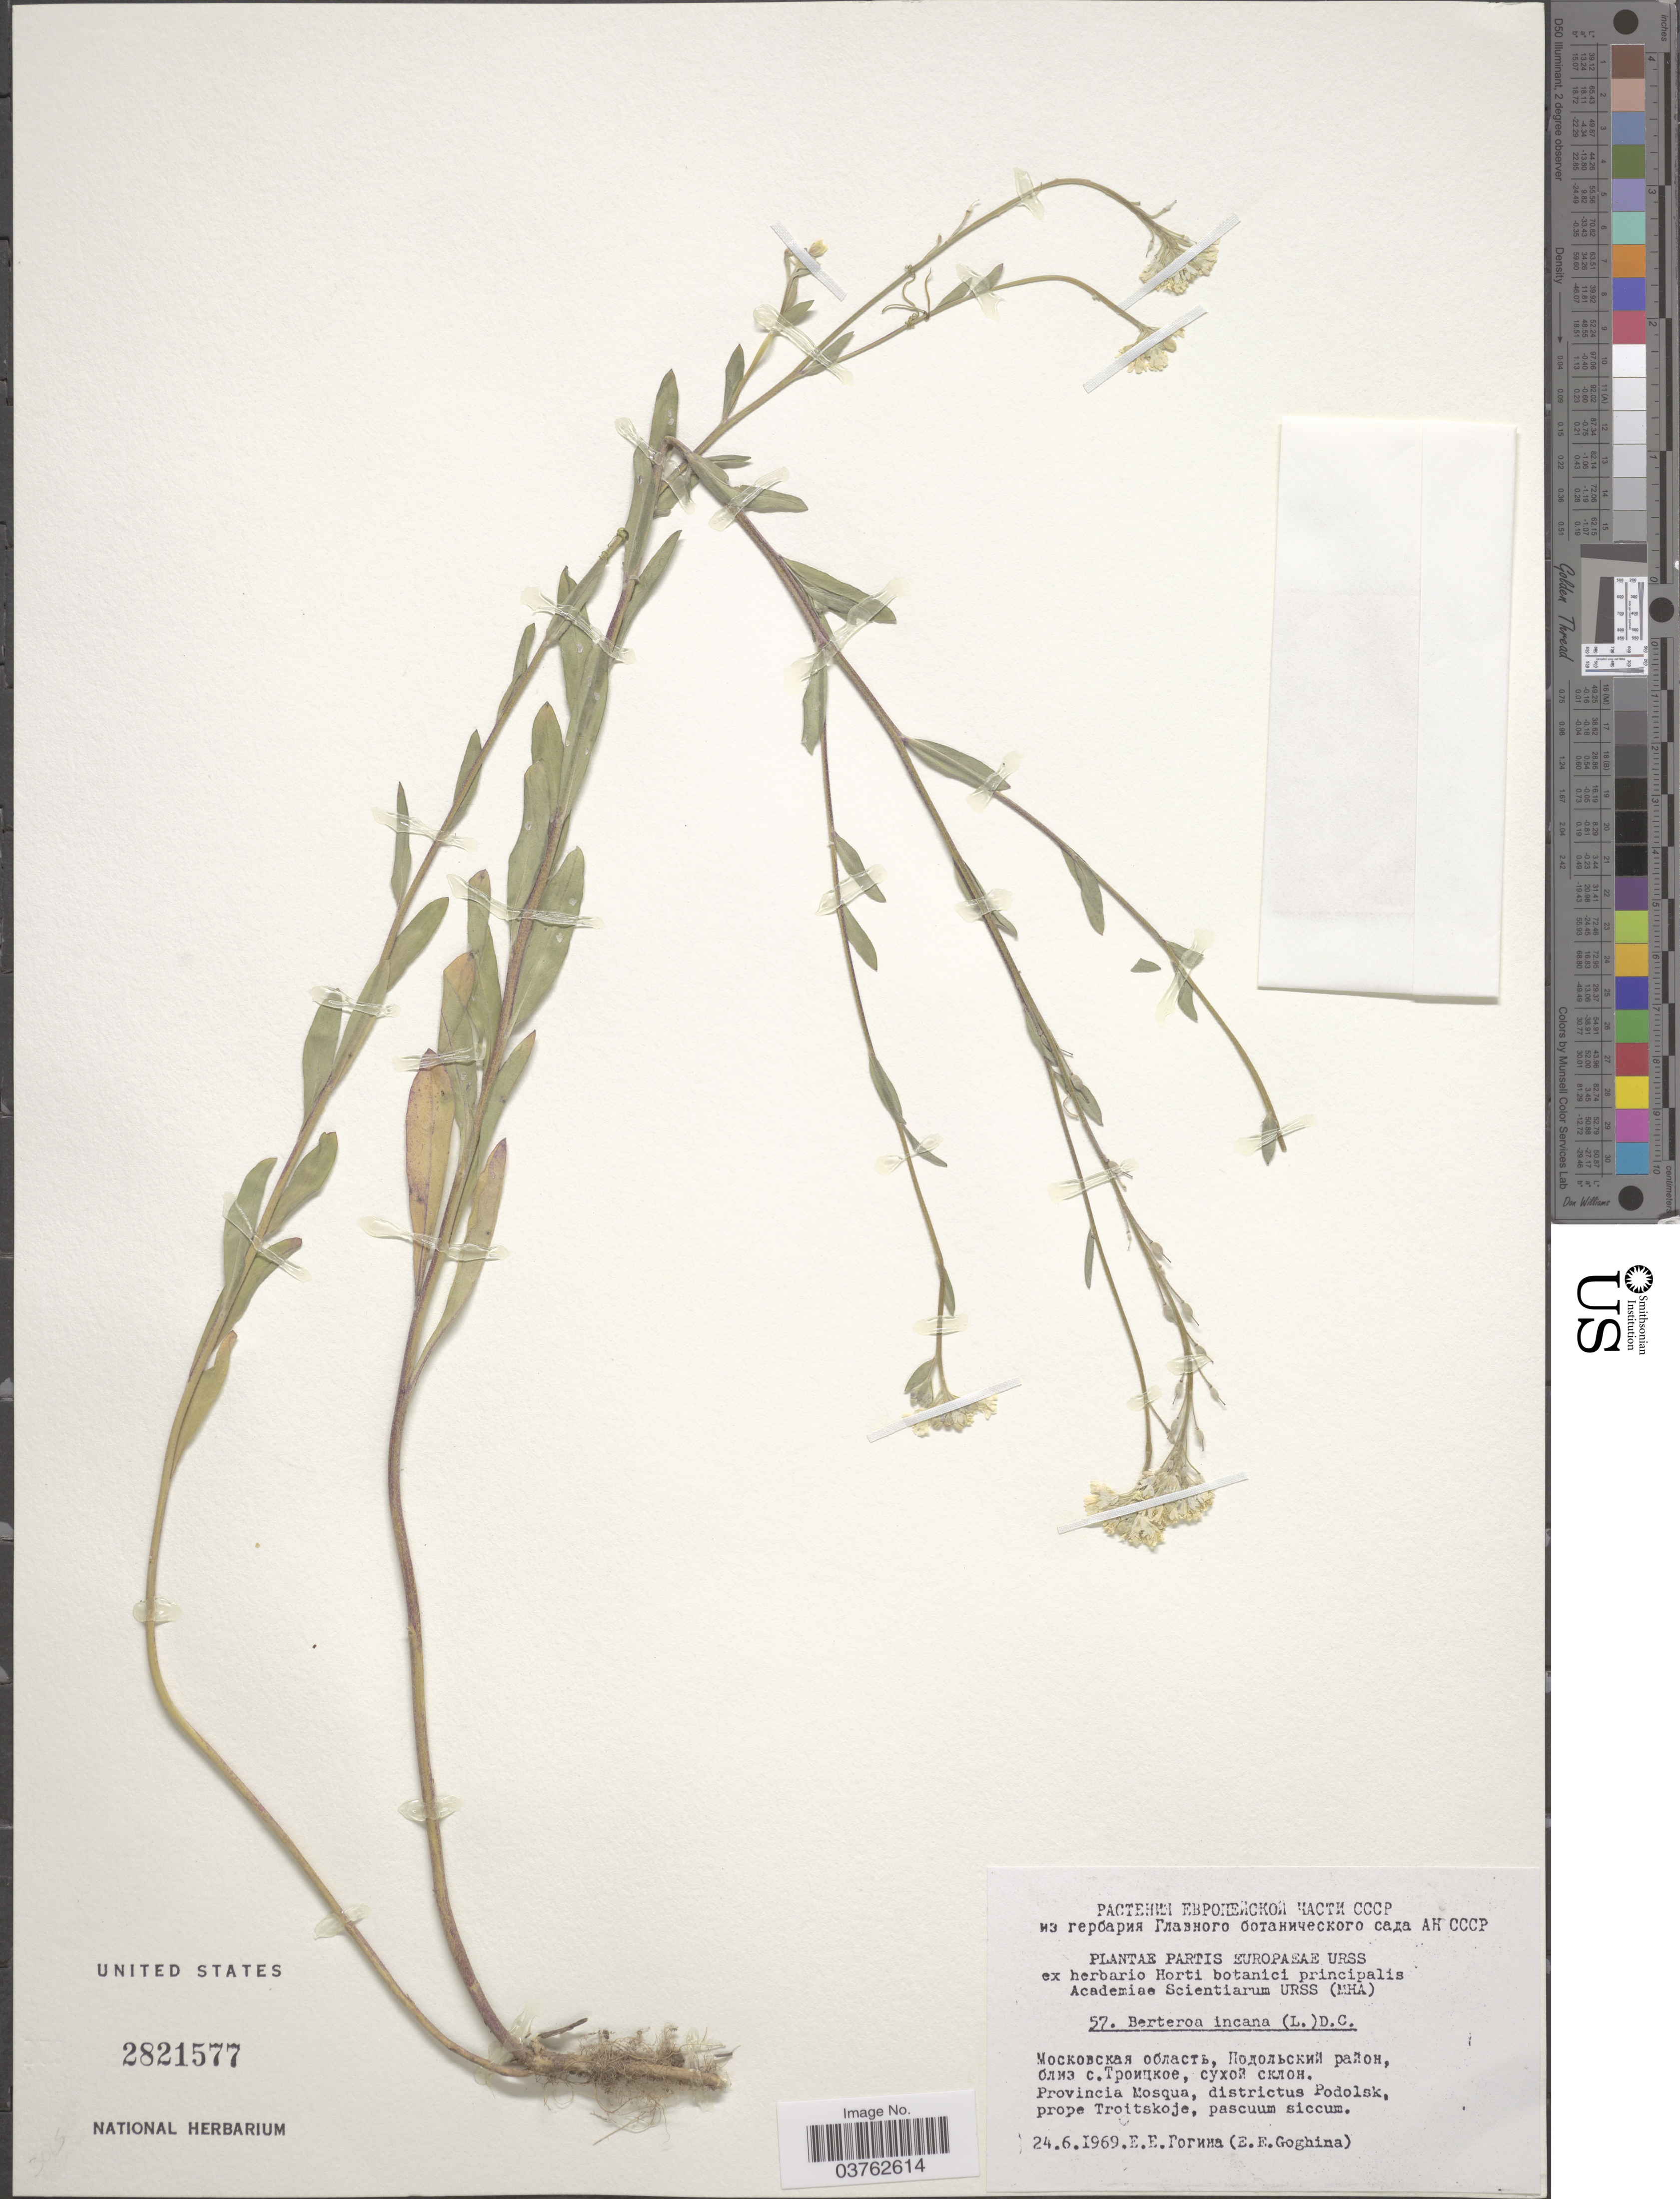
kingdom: Plantae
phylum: Tracheophyta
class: Magnoliopsida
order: Brassicales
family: Brassicaceae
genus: Berteroa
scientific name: Berteroa incana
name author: (L.) DC.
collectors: E. Goghina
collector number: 57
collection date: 1969-06-24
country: Russian Federation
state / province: Moscow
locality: Provincia Mosqua, districtus Podolsk, prope Troitskoje, pascuum siccum.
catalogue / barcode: US 2821577